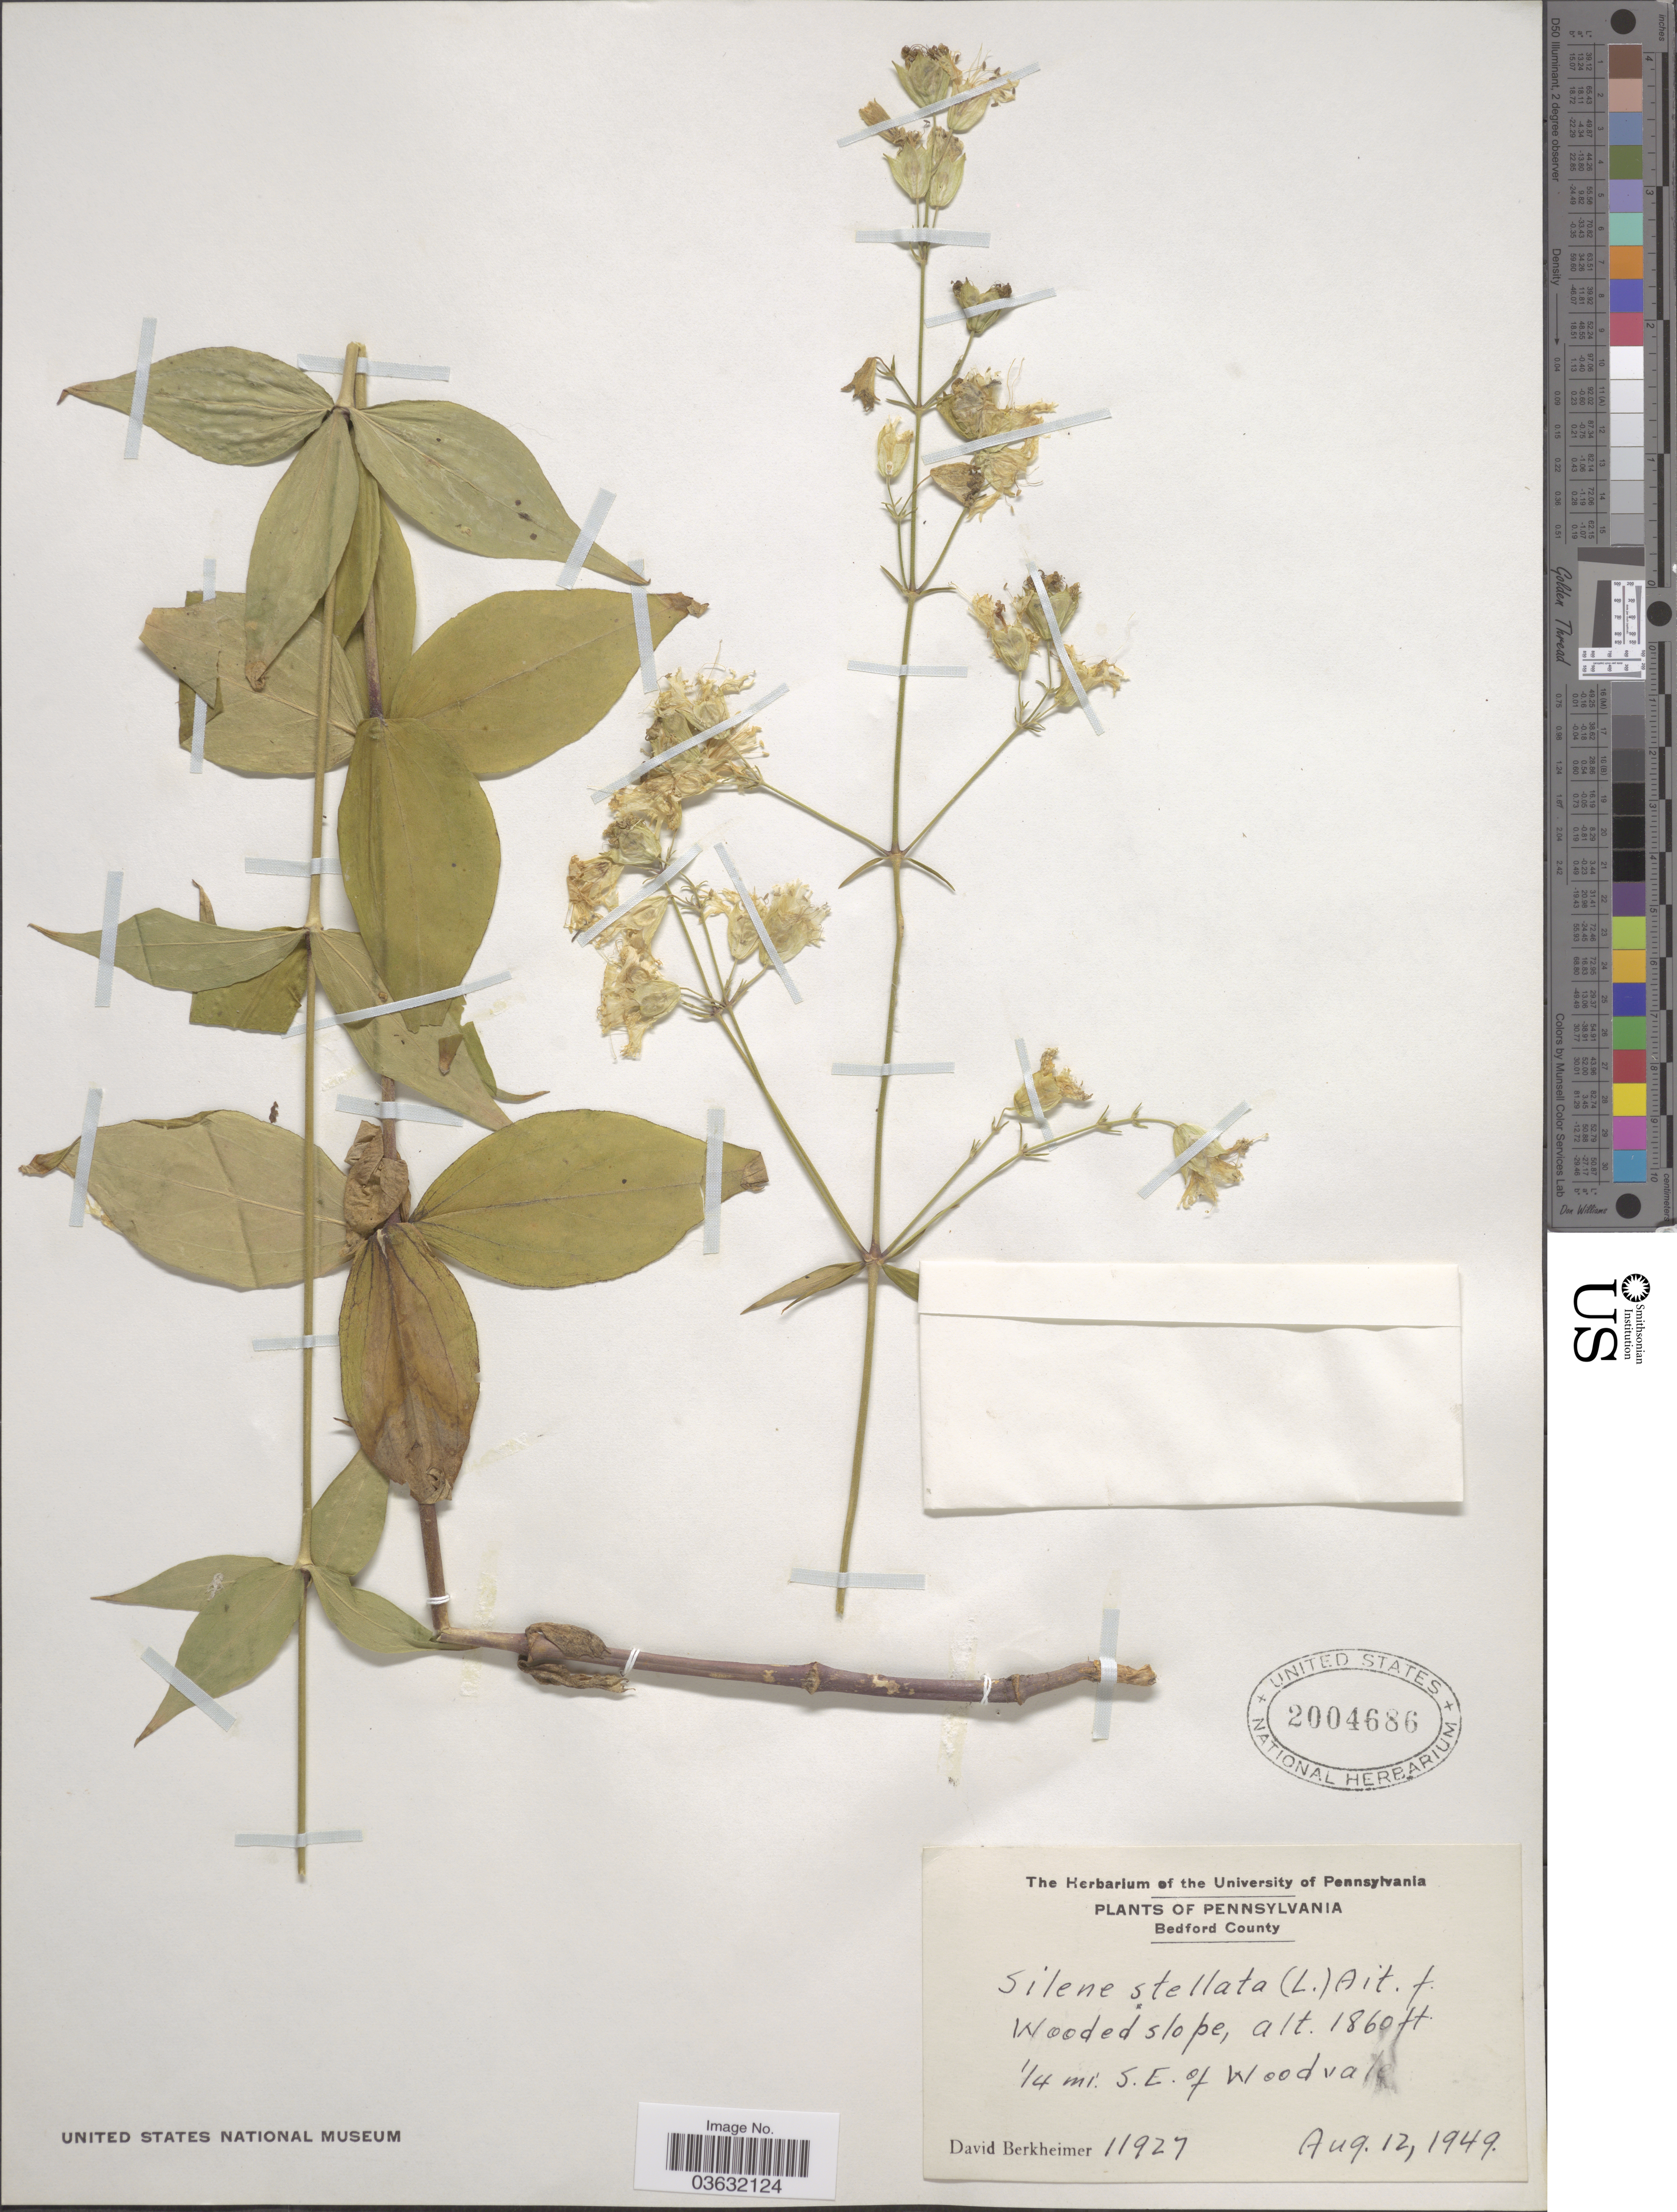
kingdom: Plantae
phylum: Tracheophyta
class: Magnoliopsida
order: Caryophyllales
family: Caryophyllaceae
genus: Silene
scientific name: Silene stellata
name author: (L.) Coyte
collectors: D. Berkheimer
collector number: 11927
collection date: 1949-08-12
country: United States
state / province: Pennsylvania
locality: Bedford County. ¼ mi. S.E. of Woodvale.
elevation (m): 567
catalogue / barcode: US 2004686